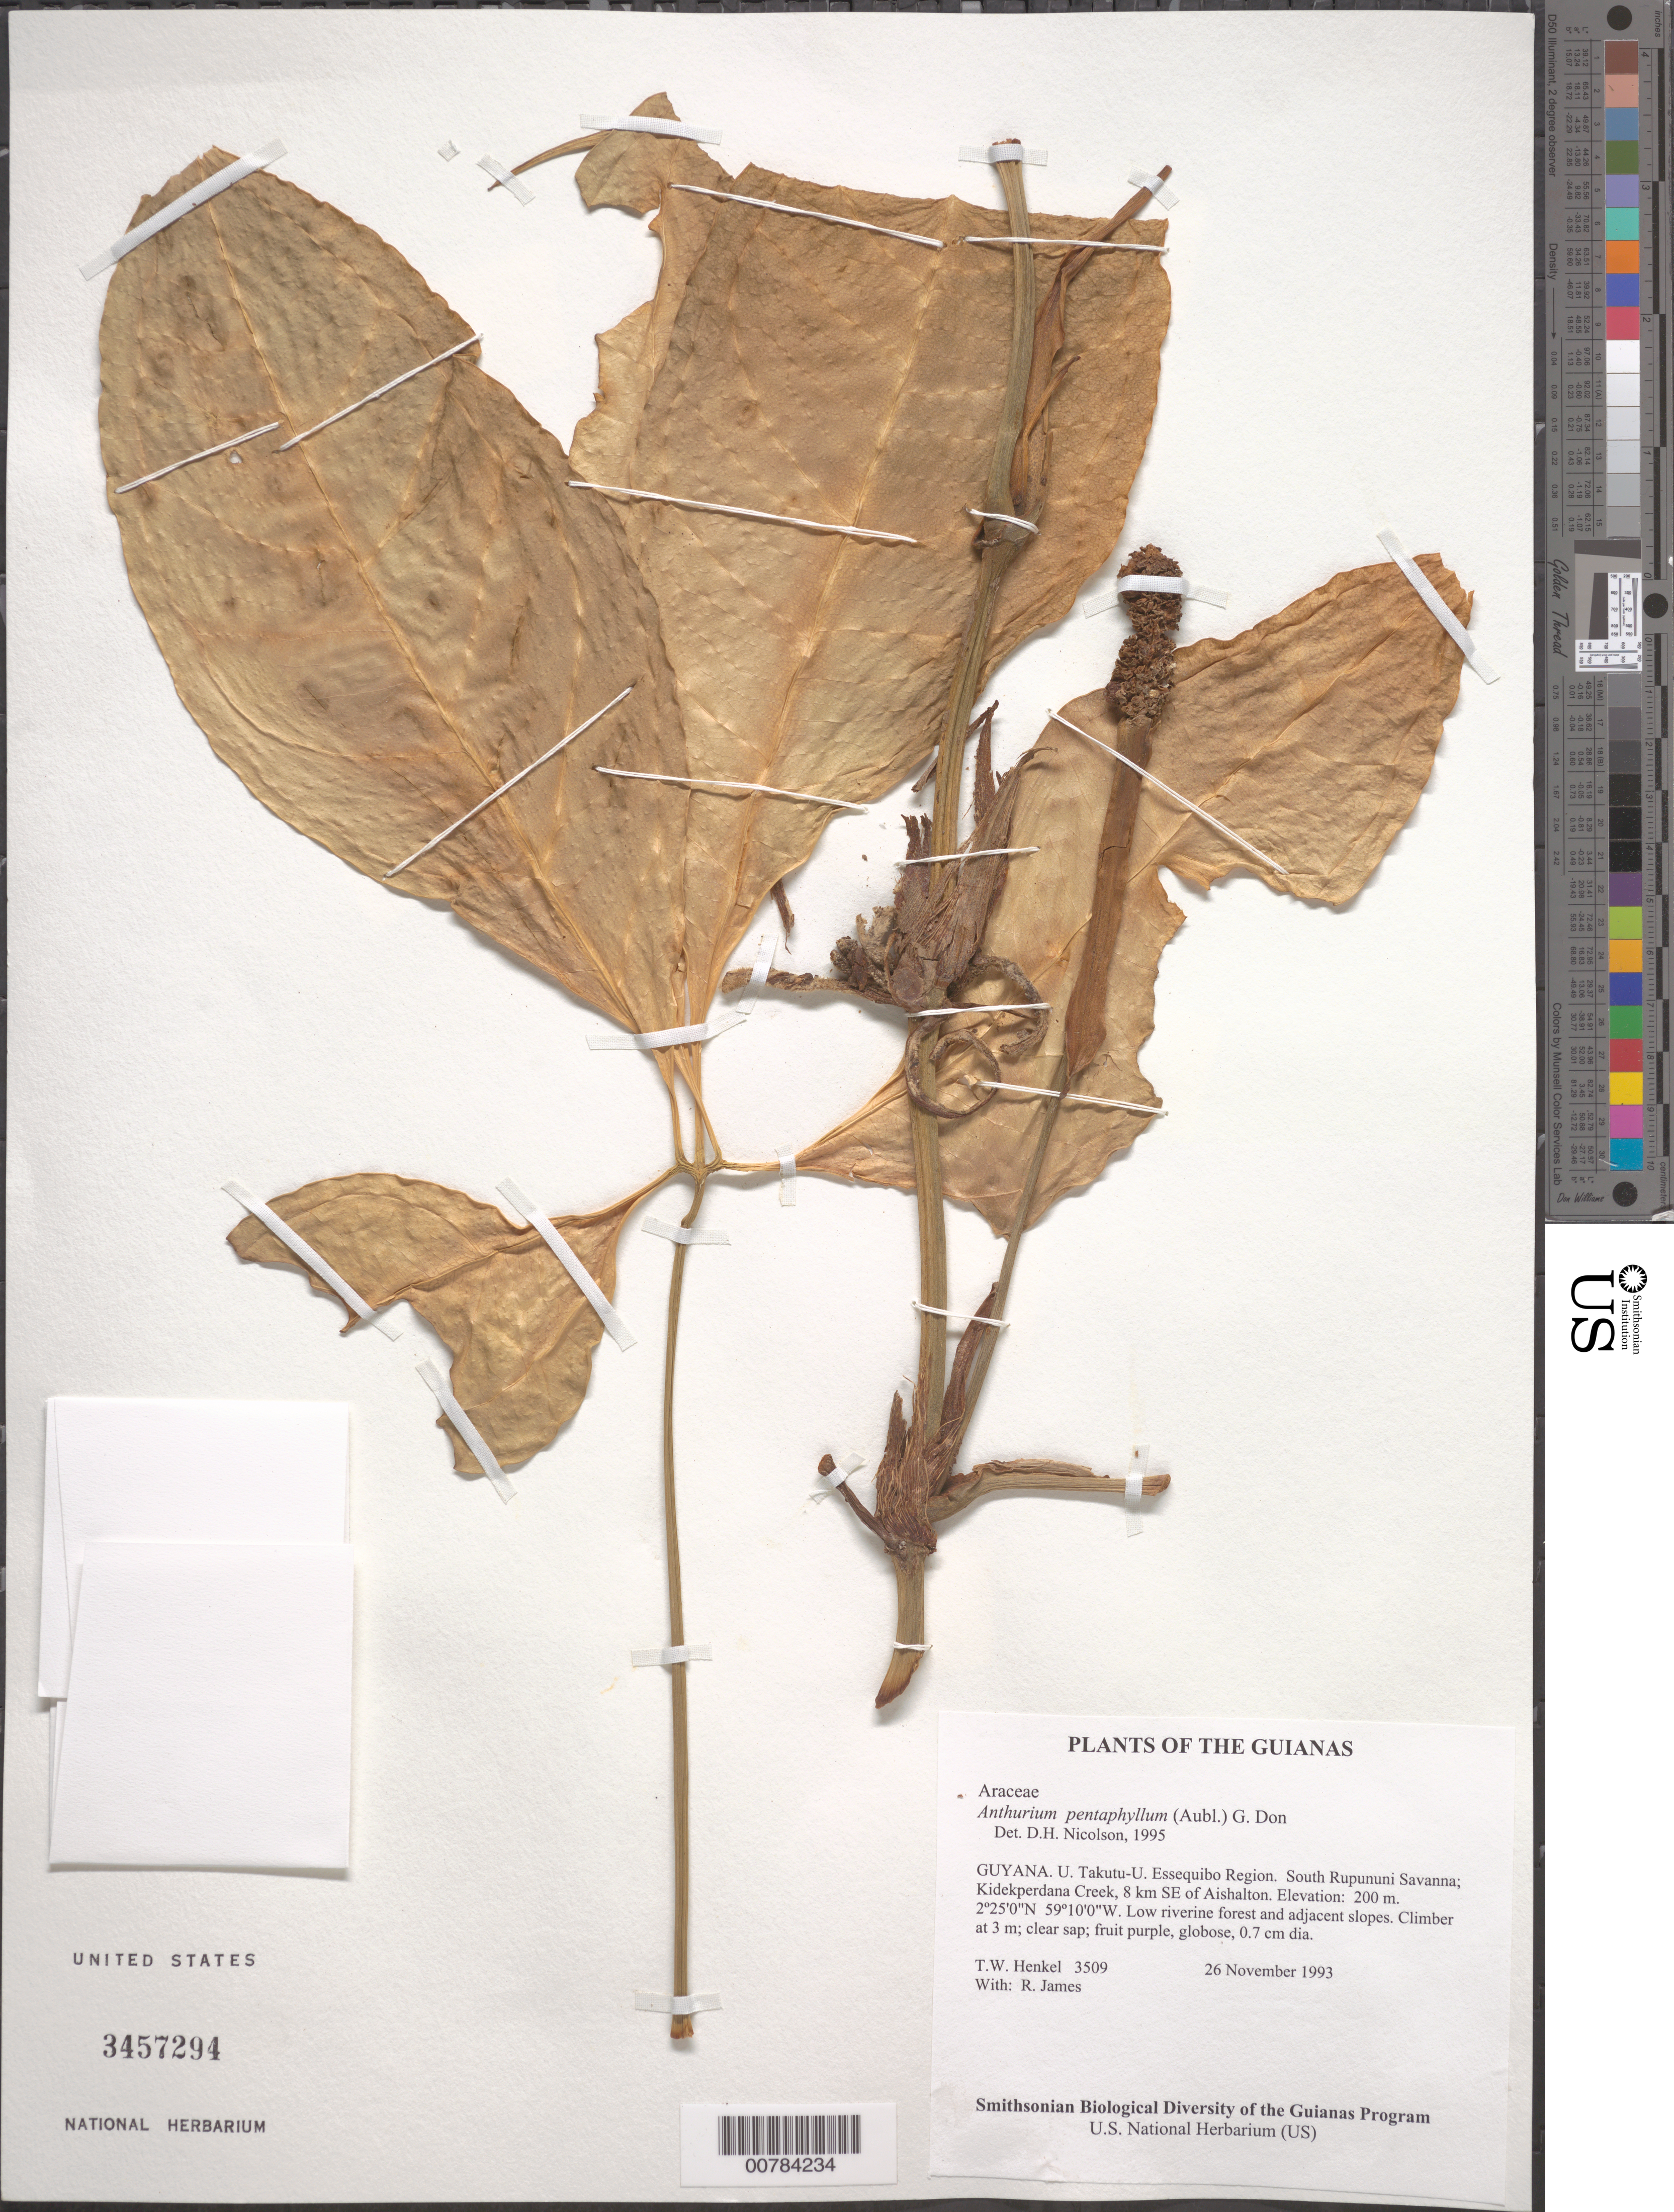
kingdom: Plantae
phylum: Tracheophyta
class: Liliopsida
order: Alismatales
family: Araceae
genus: Anthurium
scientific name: Anthurium pentaphyllum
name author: (Aubl.) G. Don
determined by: Nicolson, Dan H.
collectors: T. Henkel & R. James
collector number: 3509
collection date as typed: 26 November 1993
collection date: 1993-11-26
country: Guyana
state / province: U. Takutu-U. Essequibo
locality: South Rupununi Savanna; Kidekperdana Creek, 8 km SE of Aishalton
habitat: Low riverine forest and adjacent slopes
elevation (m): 200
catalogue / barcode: US 3457294